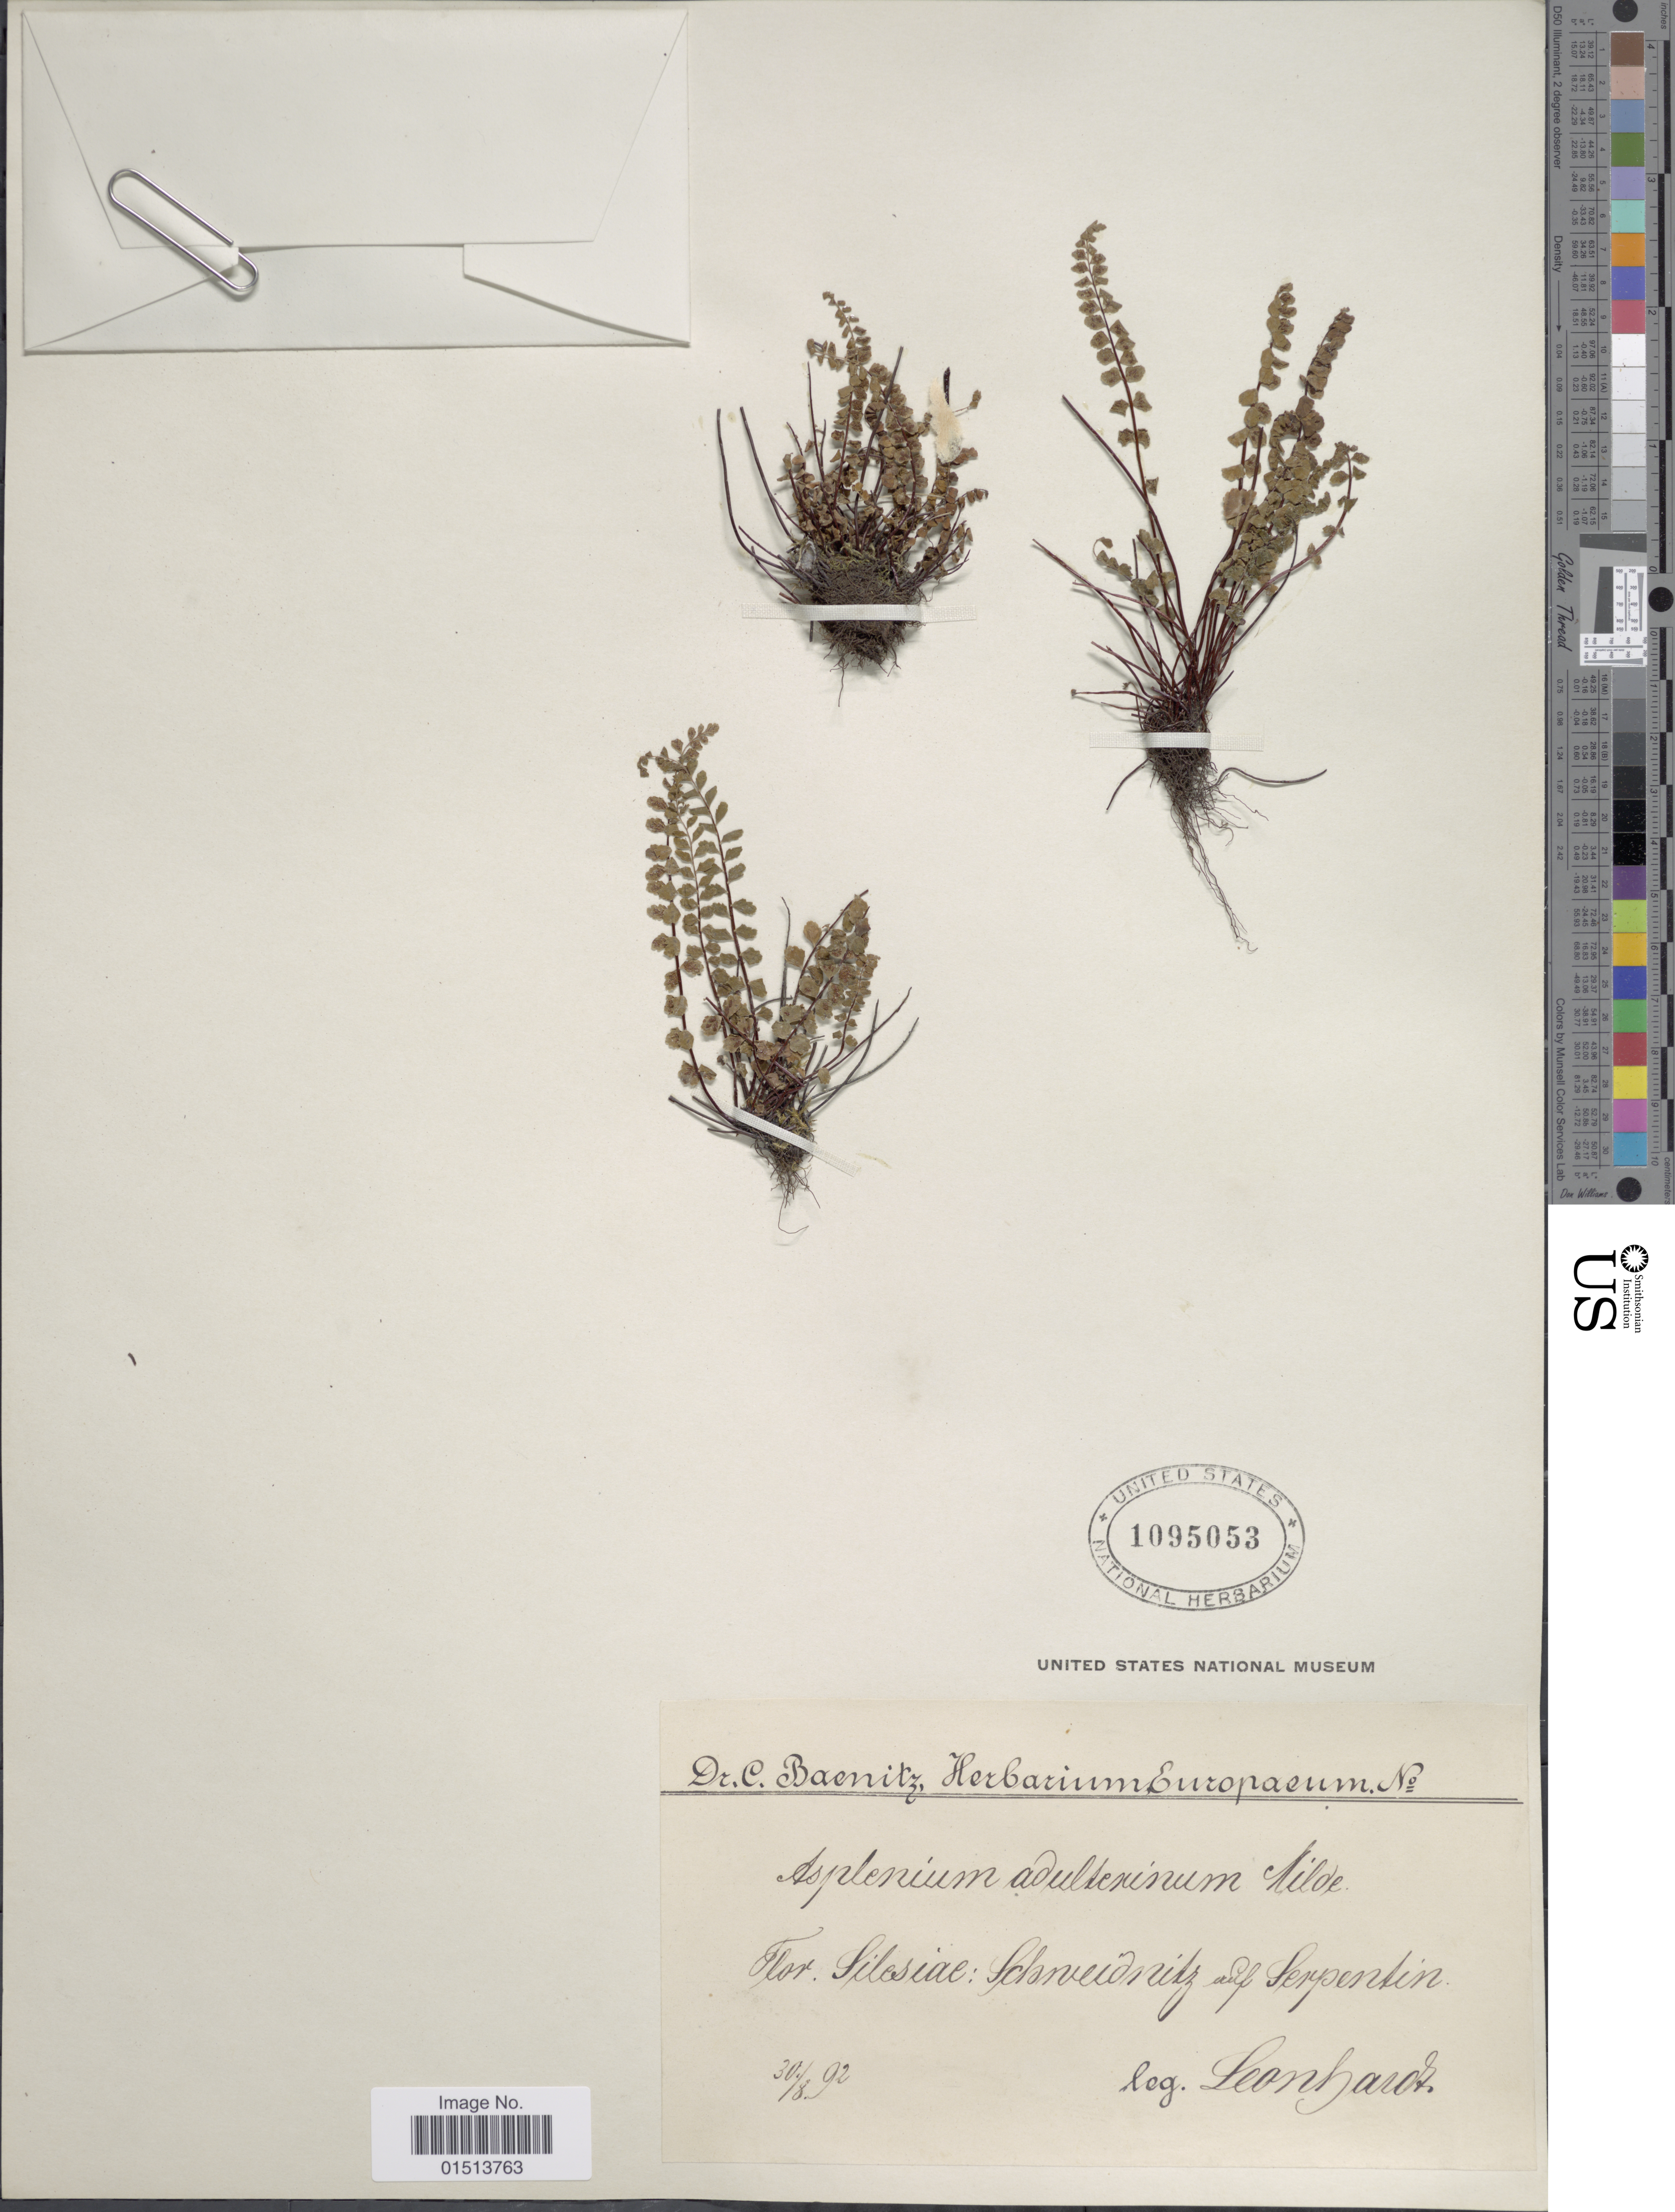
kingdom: Plantae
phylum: Tracheophyta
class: Polypodiopsida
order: Polypodiales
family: Aspleniaceae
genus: Asplenium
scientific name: Asplenium adulterinum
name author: Milde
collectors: Leonhardi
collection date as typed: Transcribed d/m/y: 30/8/92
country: Poland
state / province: Slaskie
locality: Flor. Silesiae: Schweidnitz auf Serpentin.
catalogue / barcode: US 1095053